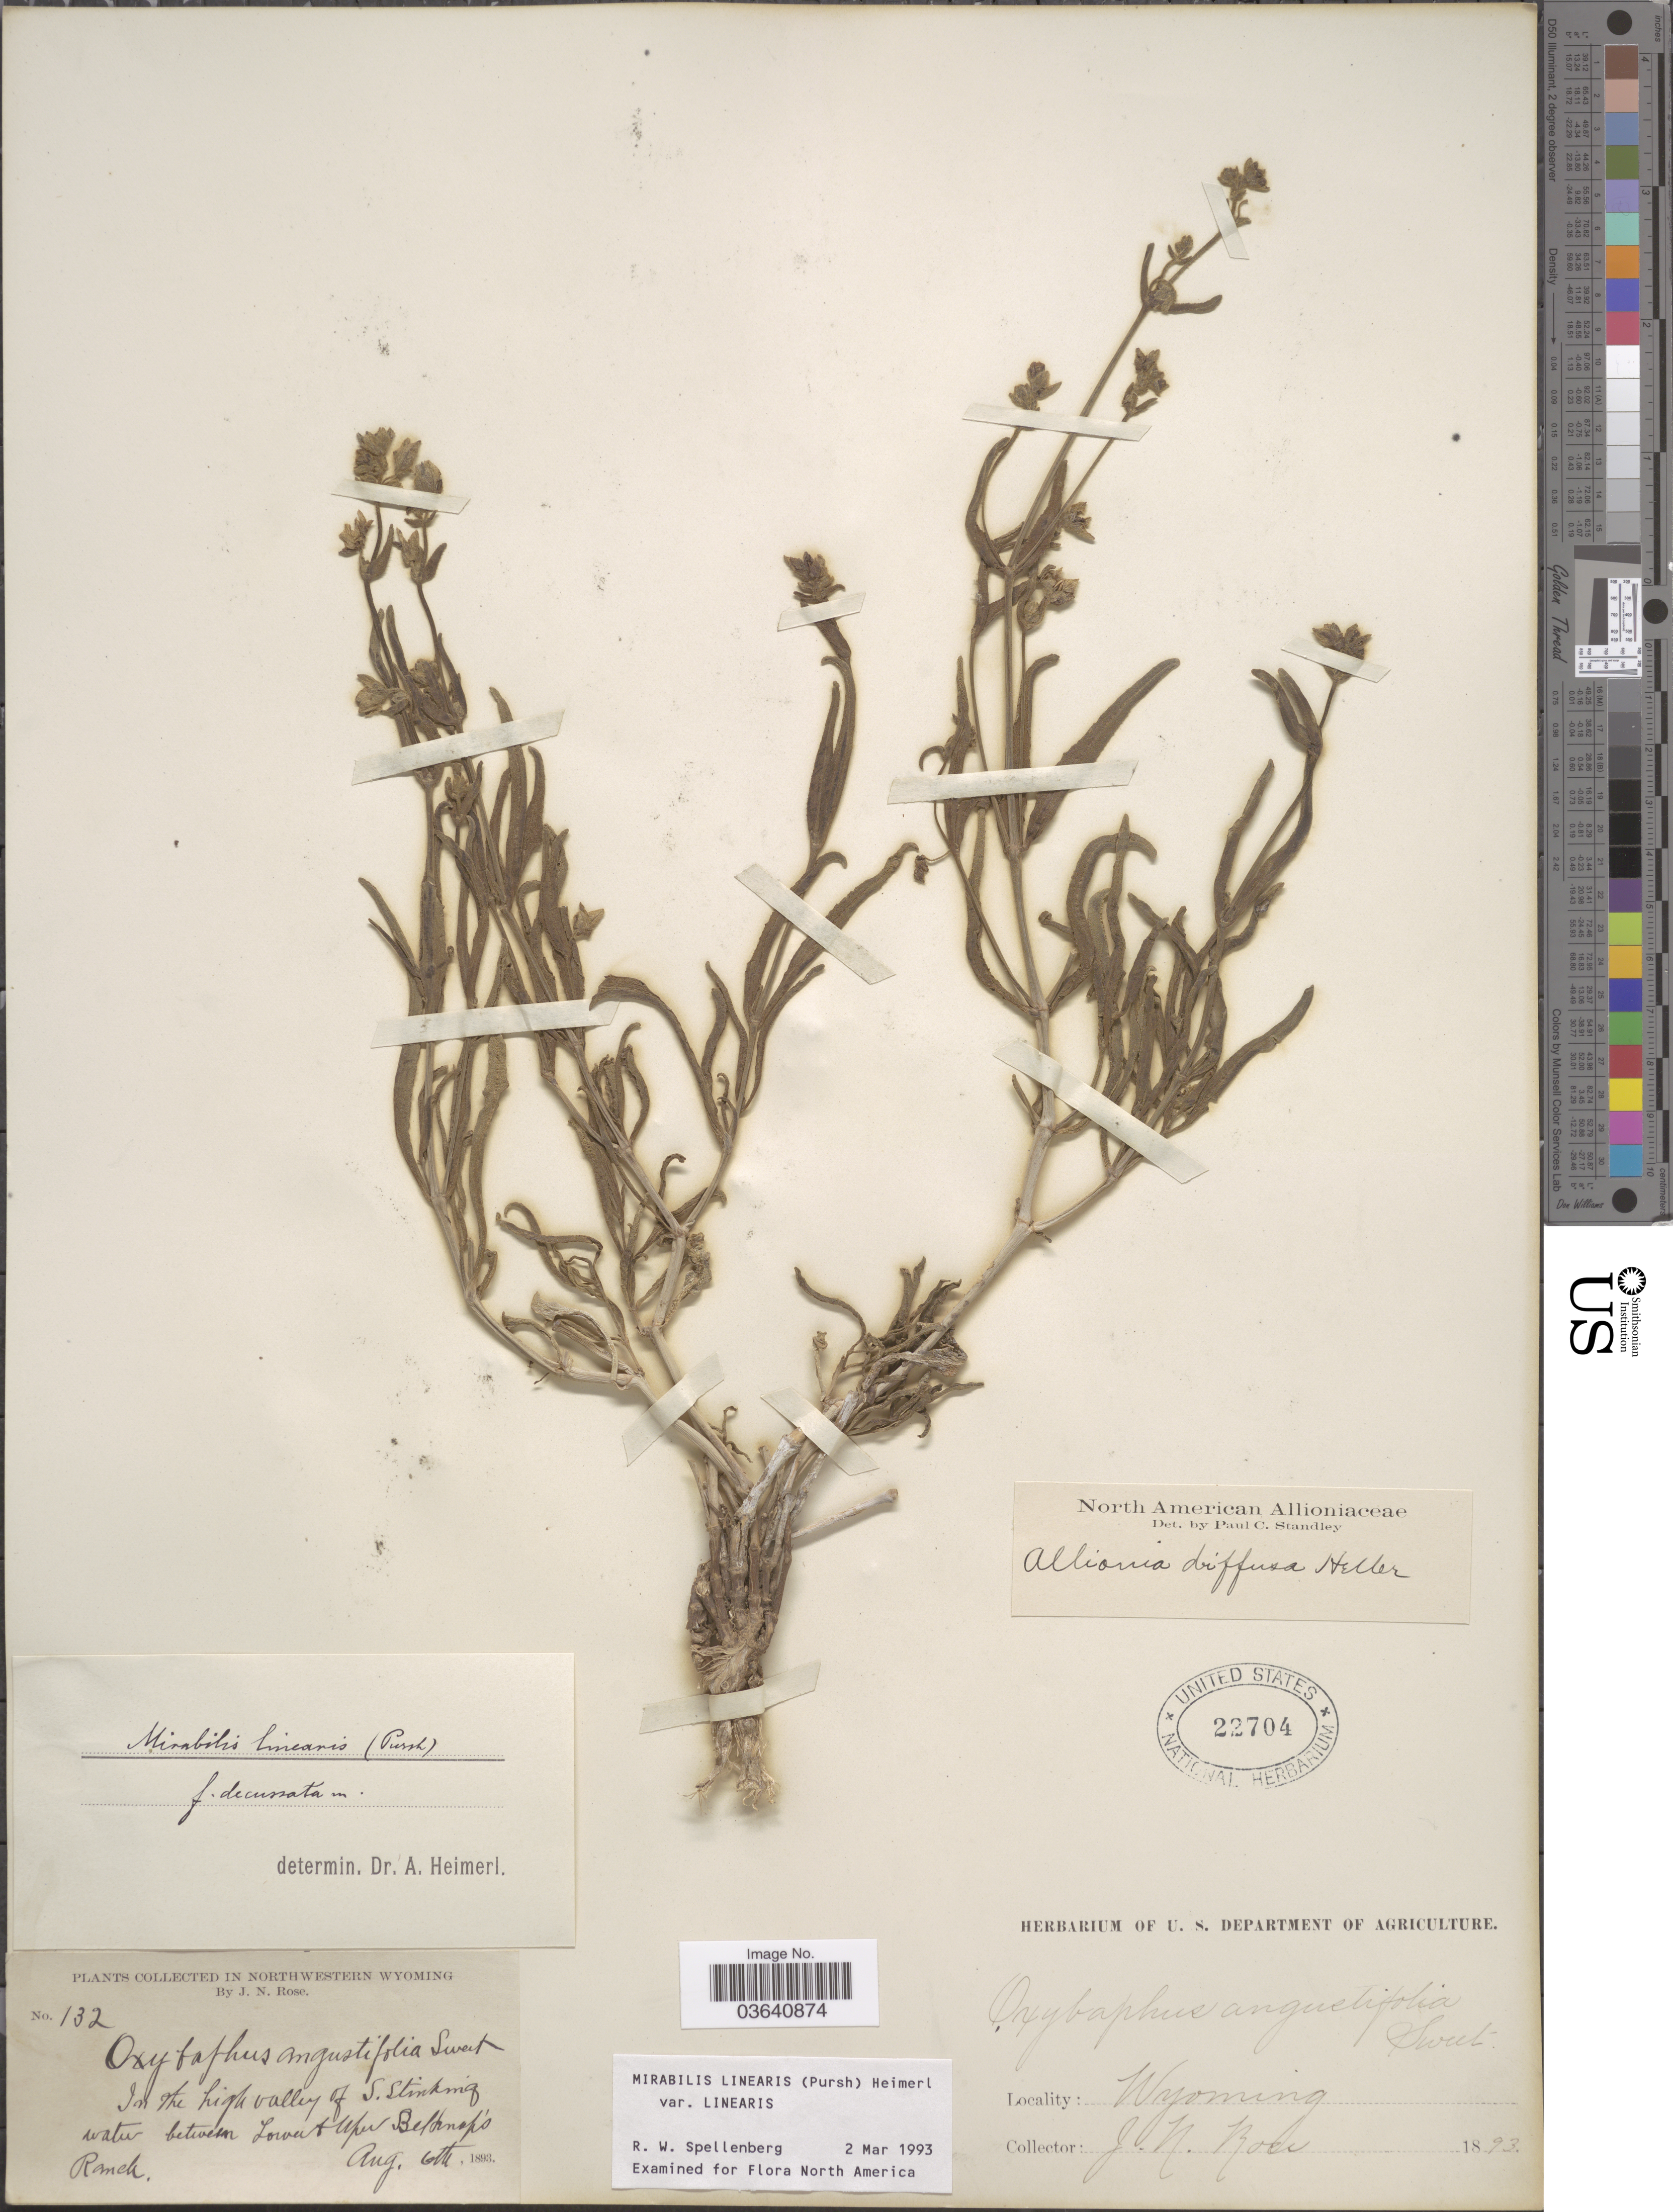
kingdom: Plantae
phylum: Tracheophyta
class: Magnoliopsida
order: Caryophyllales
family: Nyctaginaceae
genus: Mirabilis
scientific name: Mirabilis linearis var. linearis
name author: (Pursh) Heimerl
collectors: J. N. Rose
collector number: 132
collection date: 1893-08-06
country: United States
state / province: Wyoming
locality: Northwestern Wyoming. In the high valley of S. Stinkingwater between Iower and & Upper Belknap's Ranch.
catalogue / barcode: US 22704